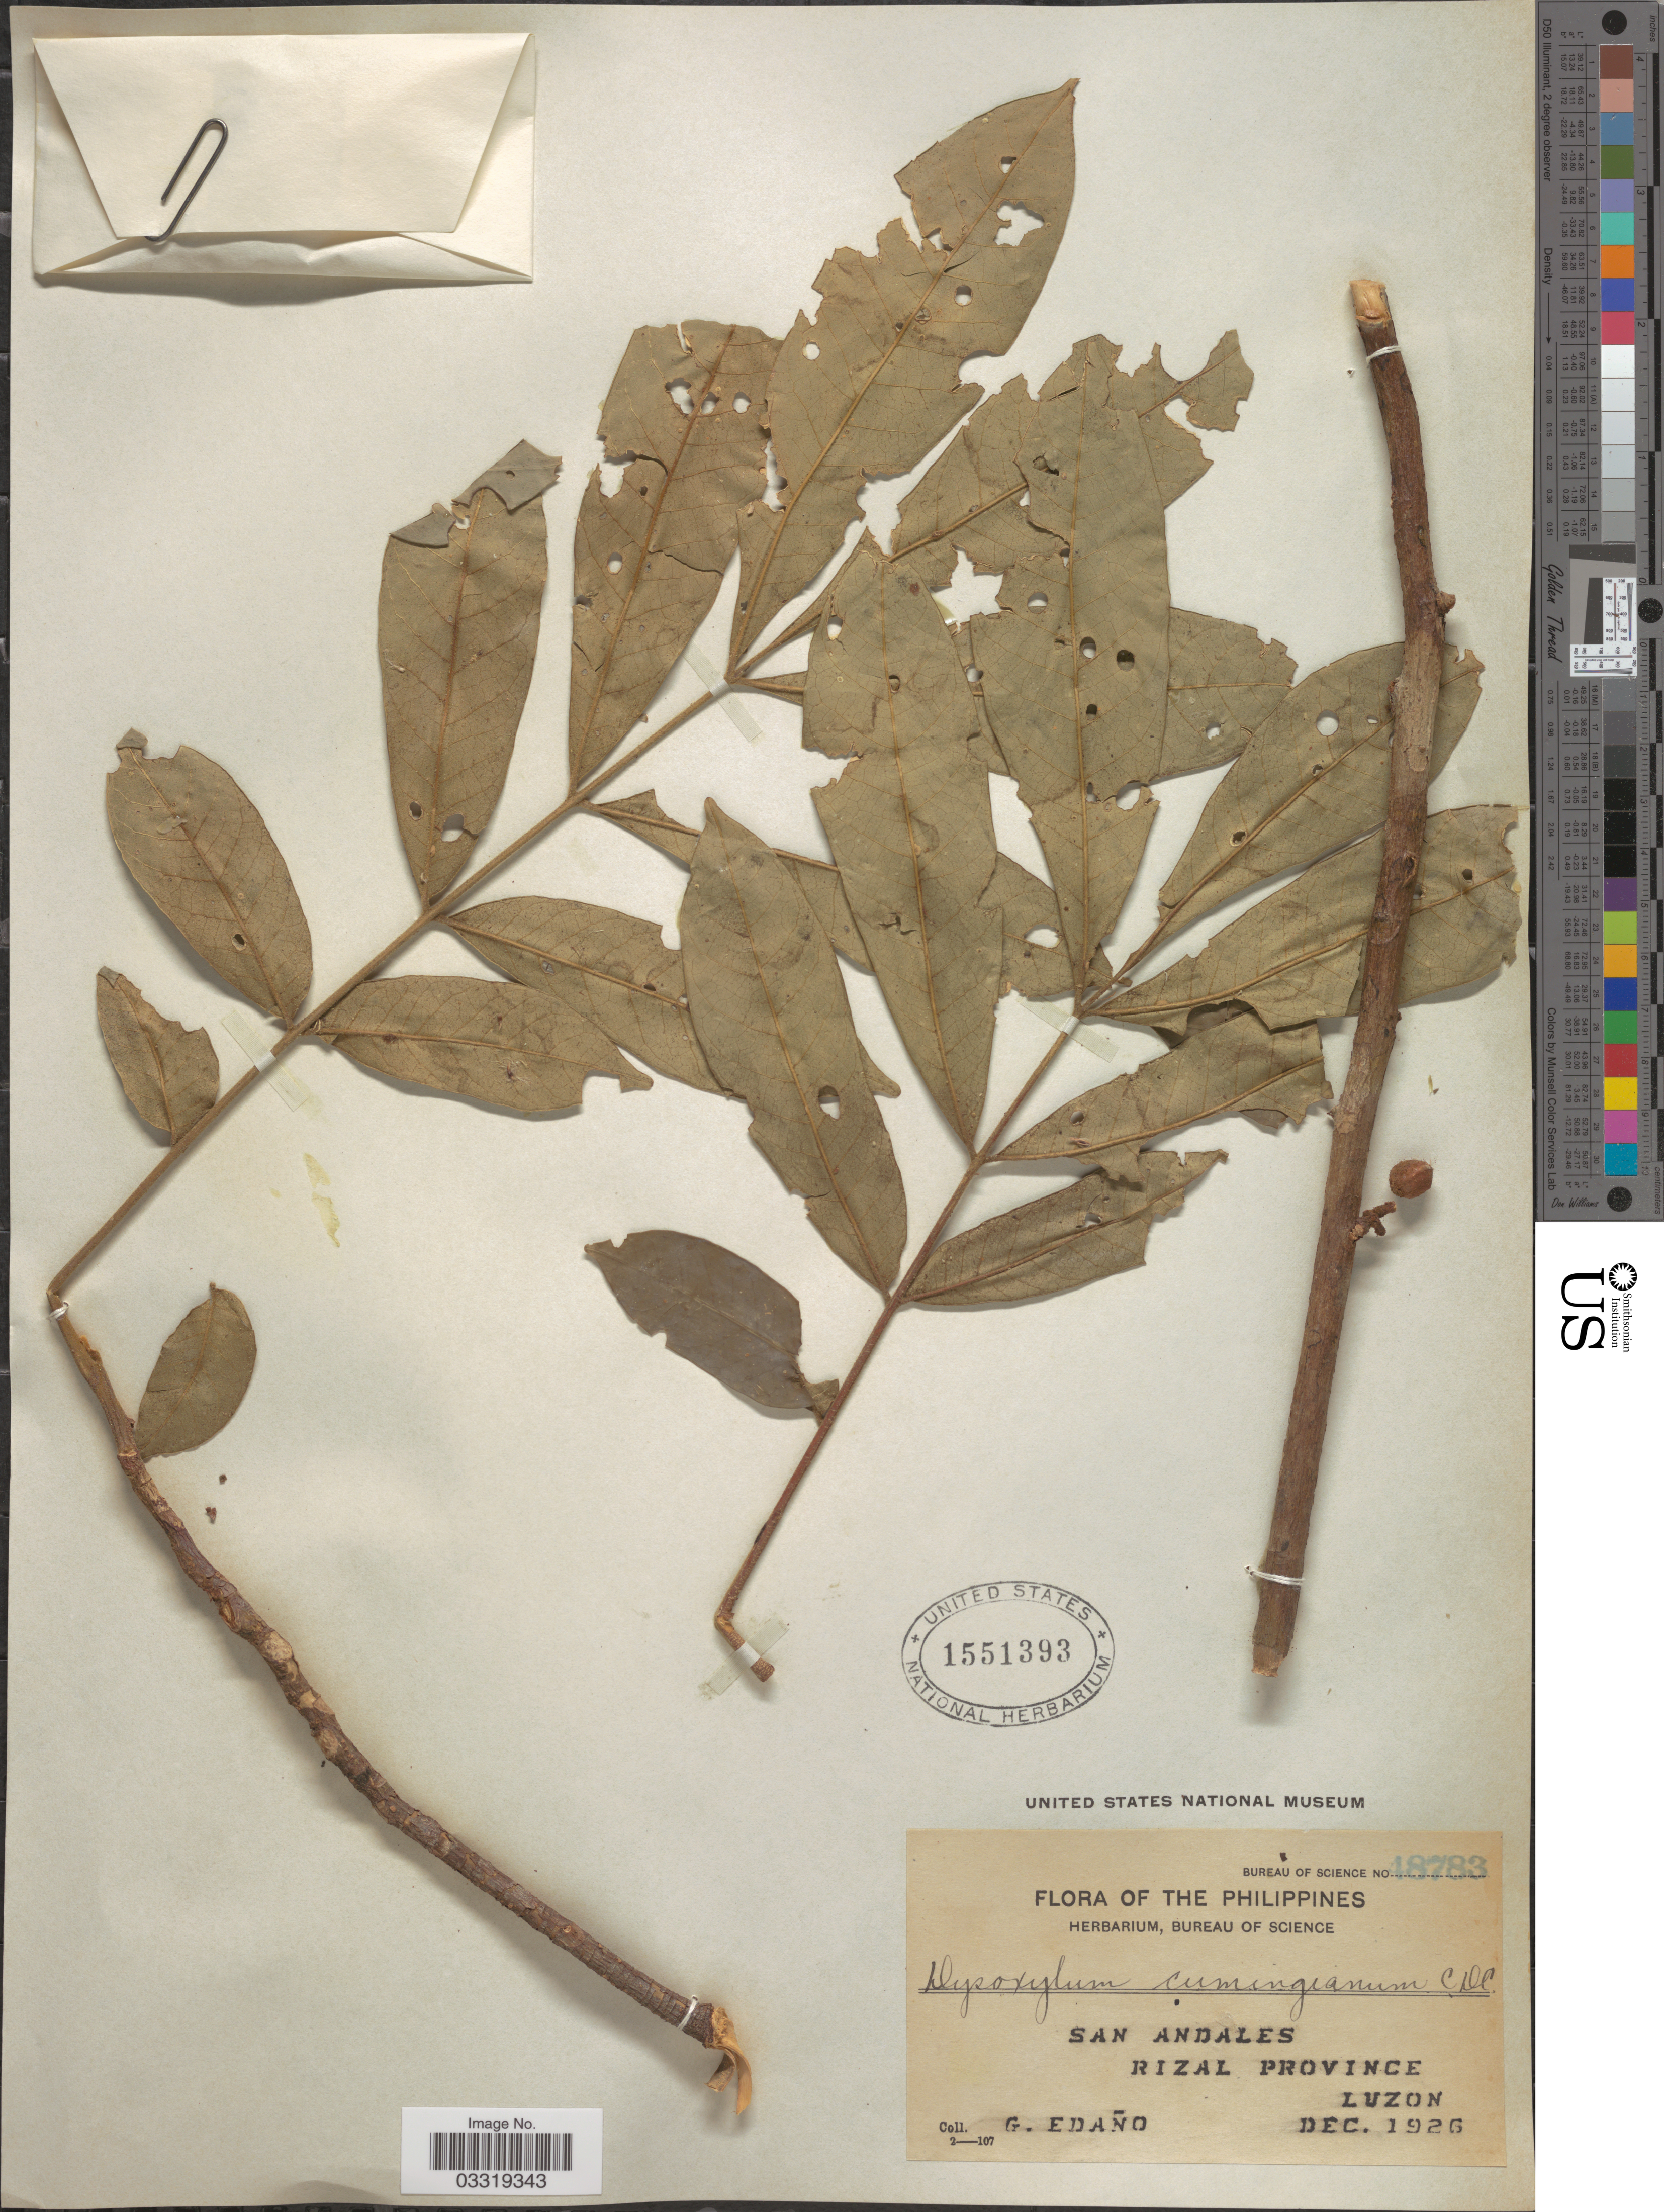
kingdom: Plantae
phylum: Tracheophyta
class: Magnoliopsida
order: Sapindales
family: Meliaceae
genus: Epicharis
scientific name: Epicharis cumingiana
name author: (C. DC.) Harms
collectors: G. Edaño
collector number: Bureau of Science 18783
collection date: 1926-12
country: Philippines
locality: San Andales, Rizal Province, Luzon.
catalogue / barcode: US 1551393